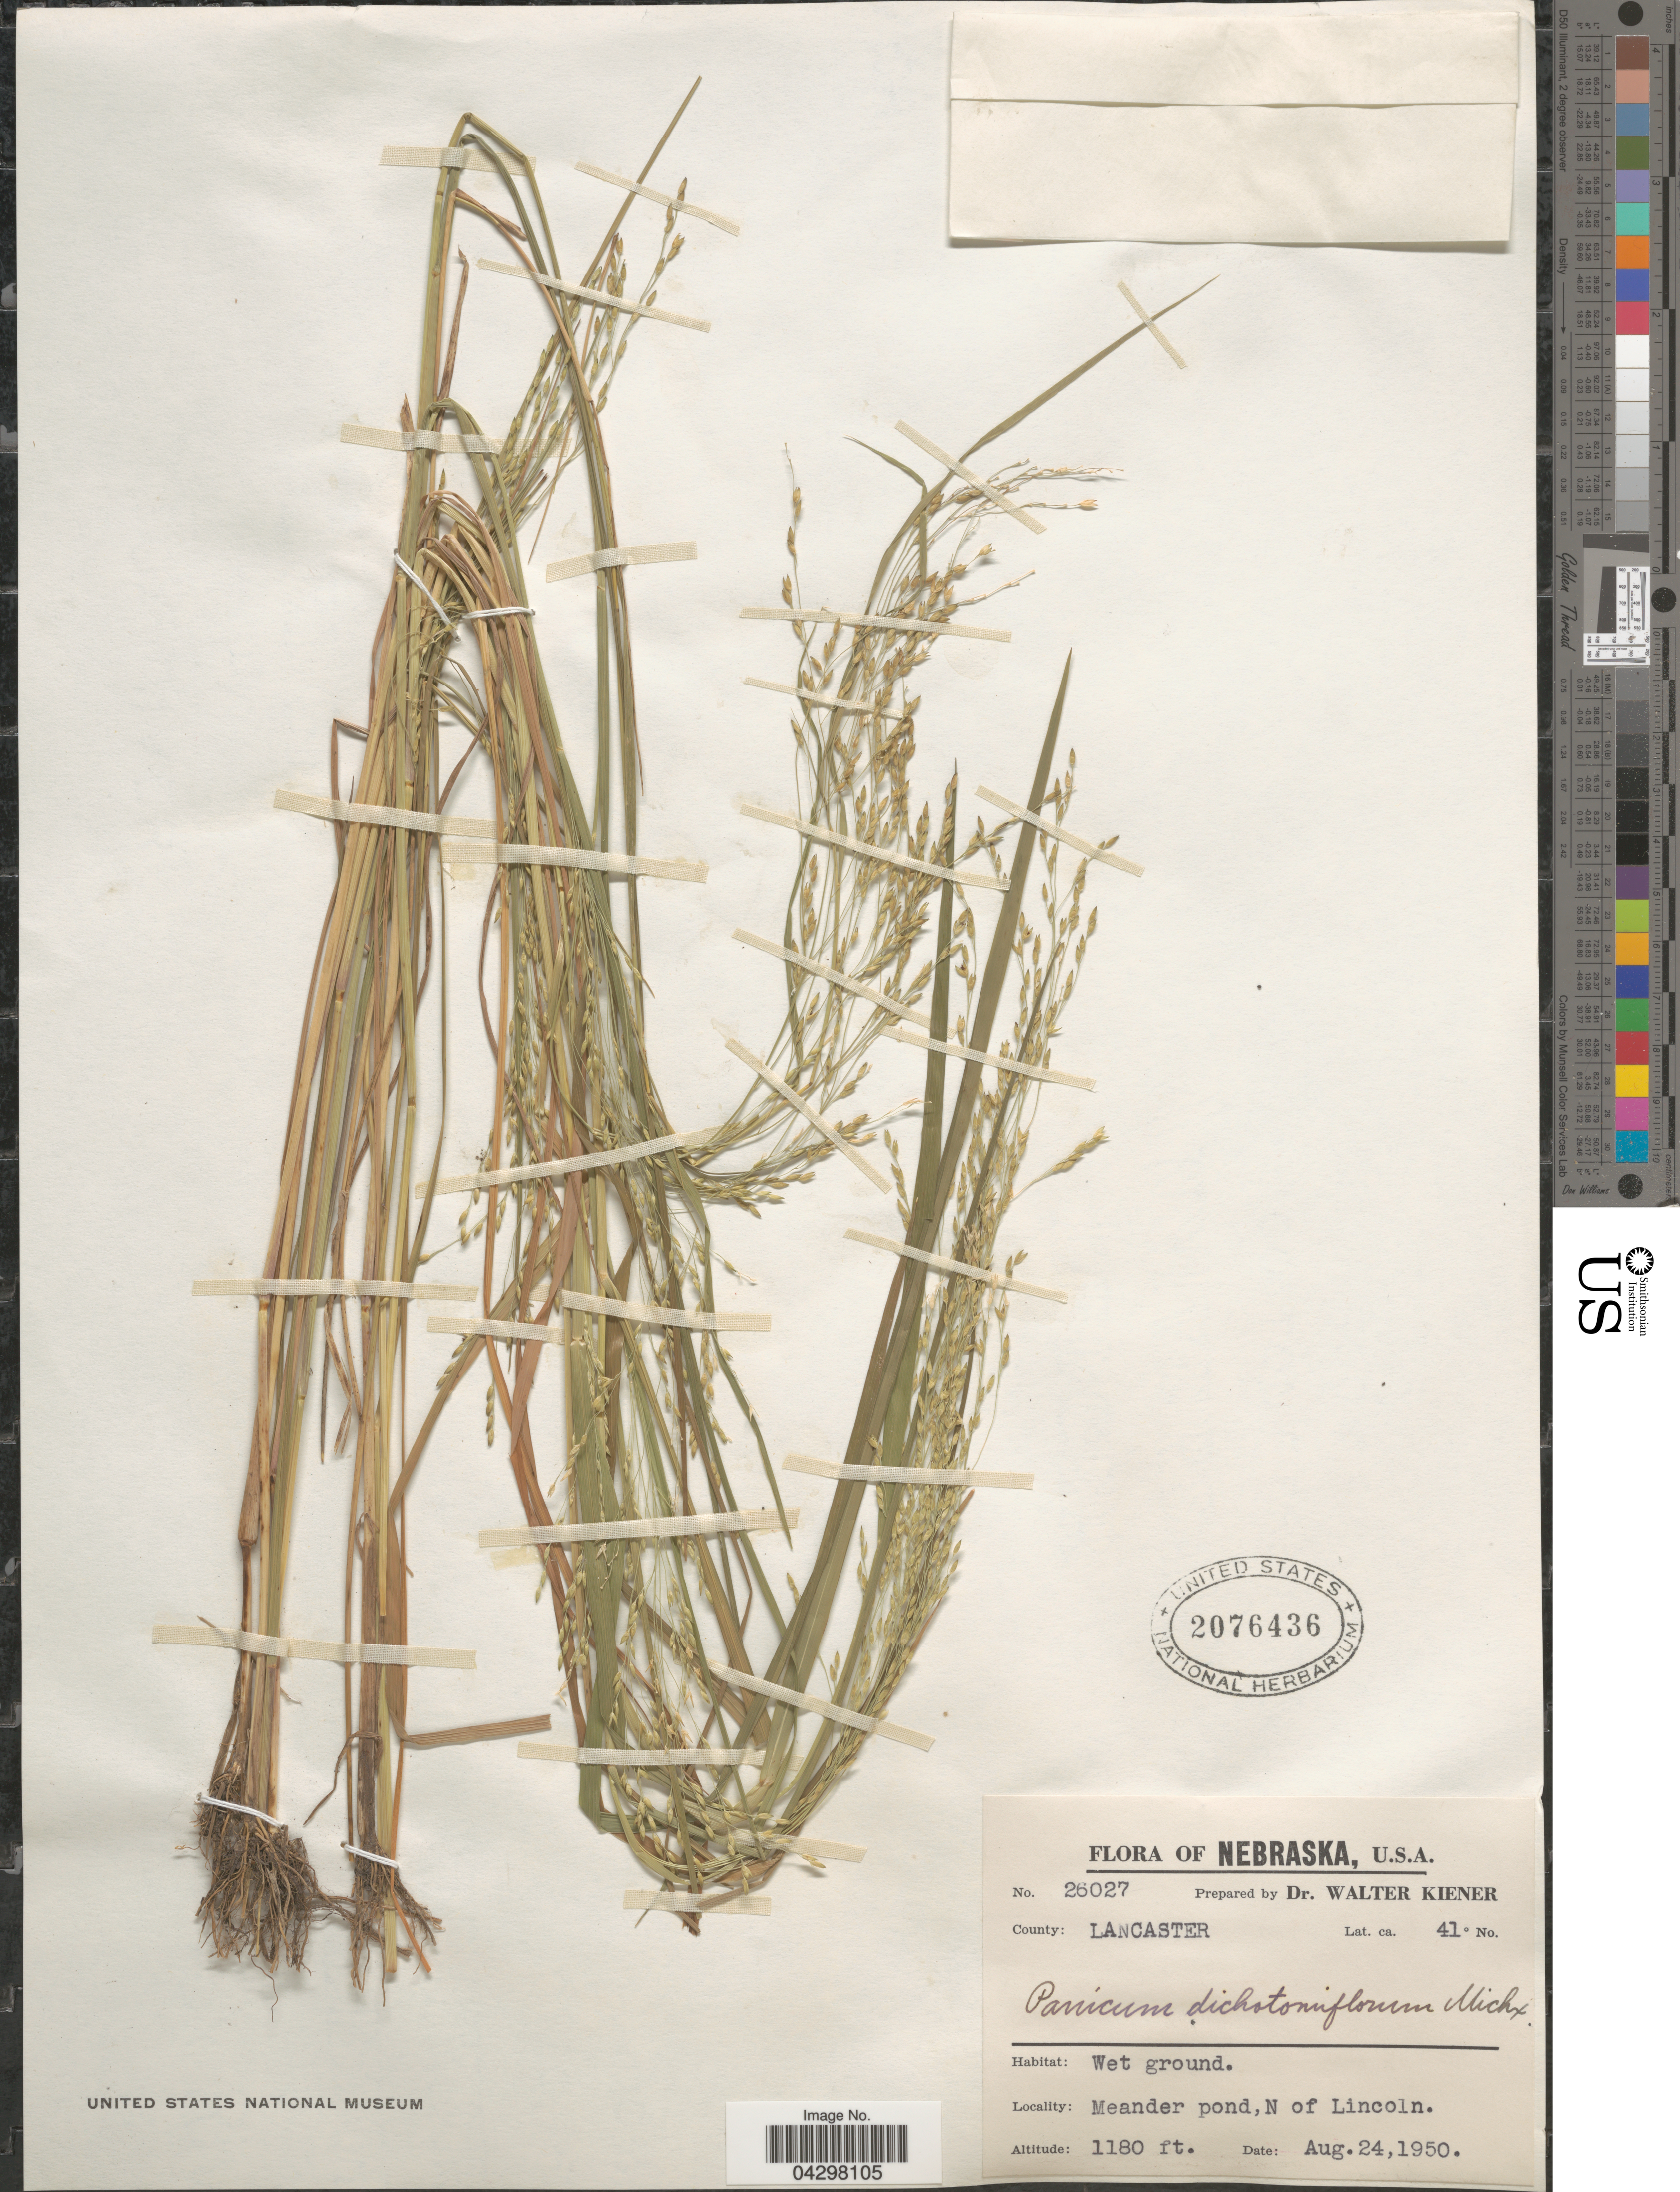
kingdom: Plantae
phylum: Tracheophyta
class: Liliopsida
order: Poales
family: Poaceae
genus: Panicum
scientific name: Panicum dichotomiflorum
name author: Michx.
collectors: W. Kiener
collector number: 26027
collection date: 1950-08-24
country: United States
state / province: Nebraska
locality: County: Lancaster. Meander pond, N of Lincoln.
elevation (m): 360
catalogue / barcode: US 2076436